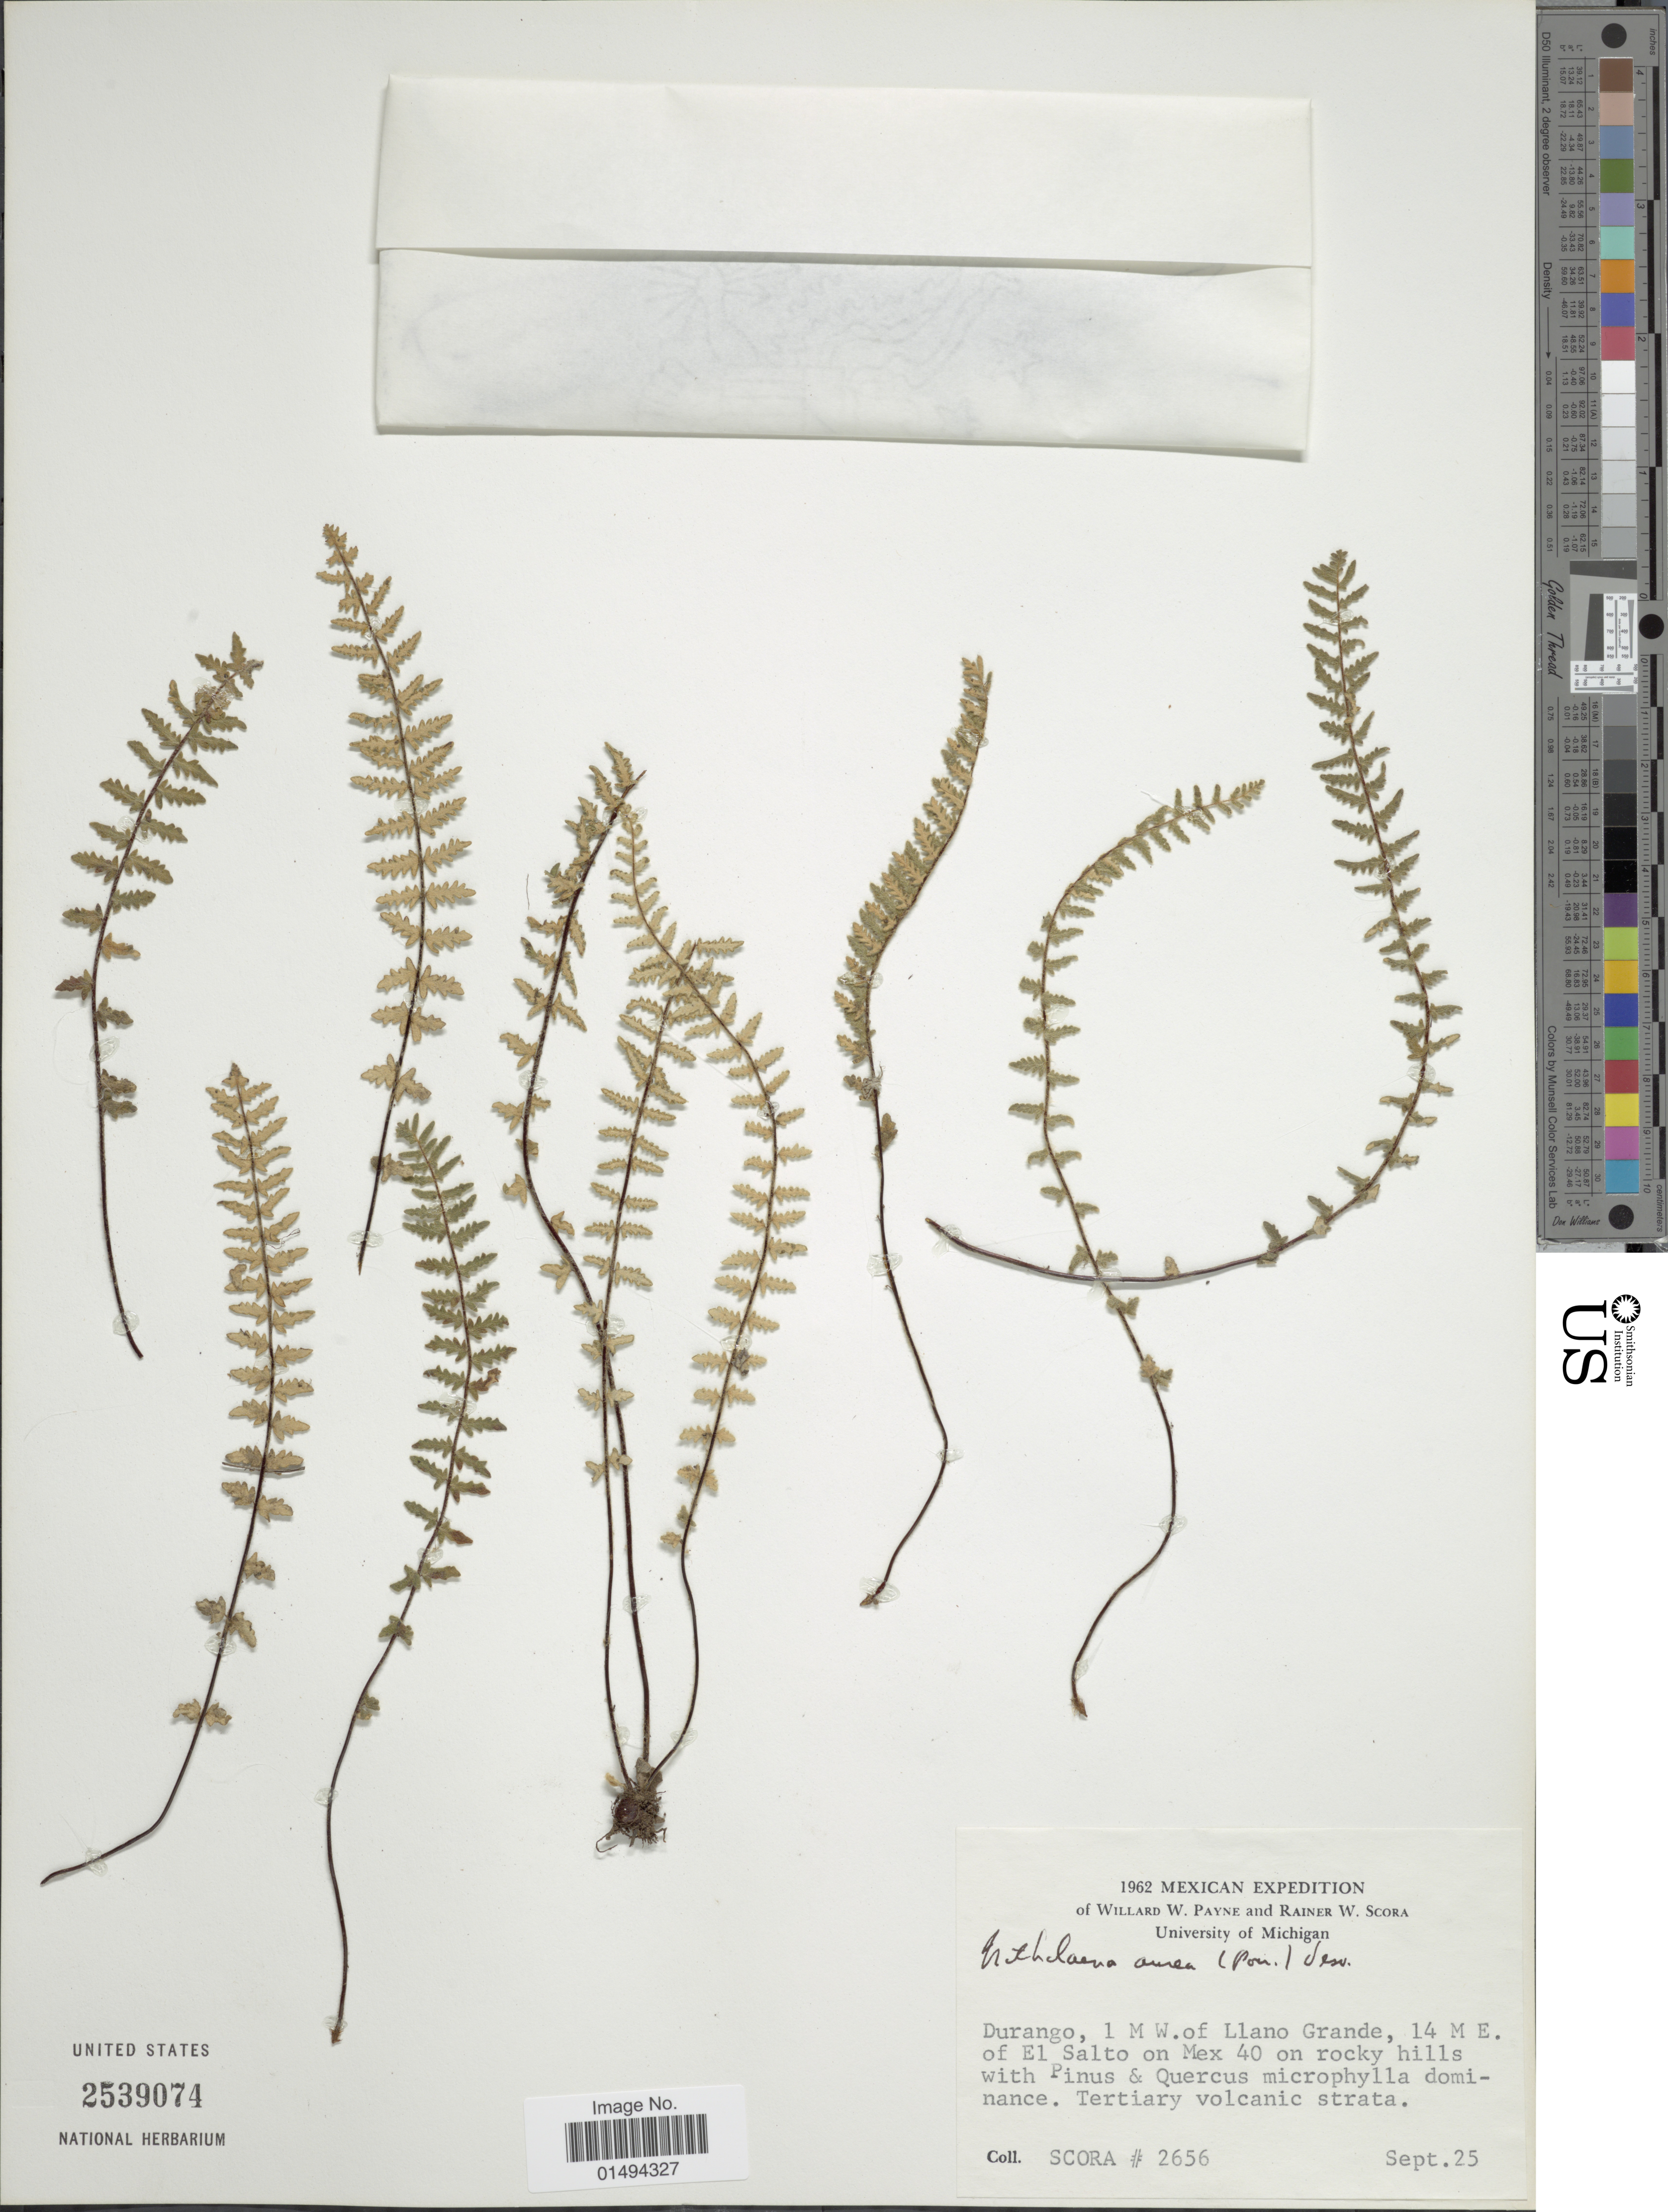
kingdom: Plantae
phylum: Tracheophyta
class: Polypodiopsida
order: Polypodiales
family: Pteridaceae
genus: Myriopteris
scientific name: Myriopteris aurea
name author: (Poir.) Grusz & Windham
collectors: R. Scora & W. Payne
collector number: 2656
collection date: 1962-09-25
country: Mexico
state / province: Durango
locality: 1 m W. of Llano Grande, 14 M E. of El Salto on Mex 40 on rocky hills with Pinus & Quercus microphylla dominance. Tertiary volcanic strata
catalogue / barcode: US 2539074